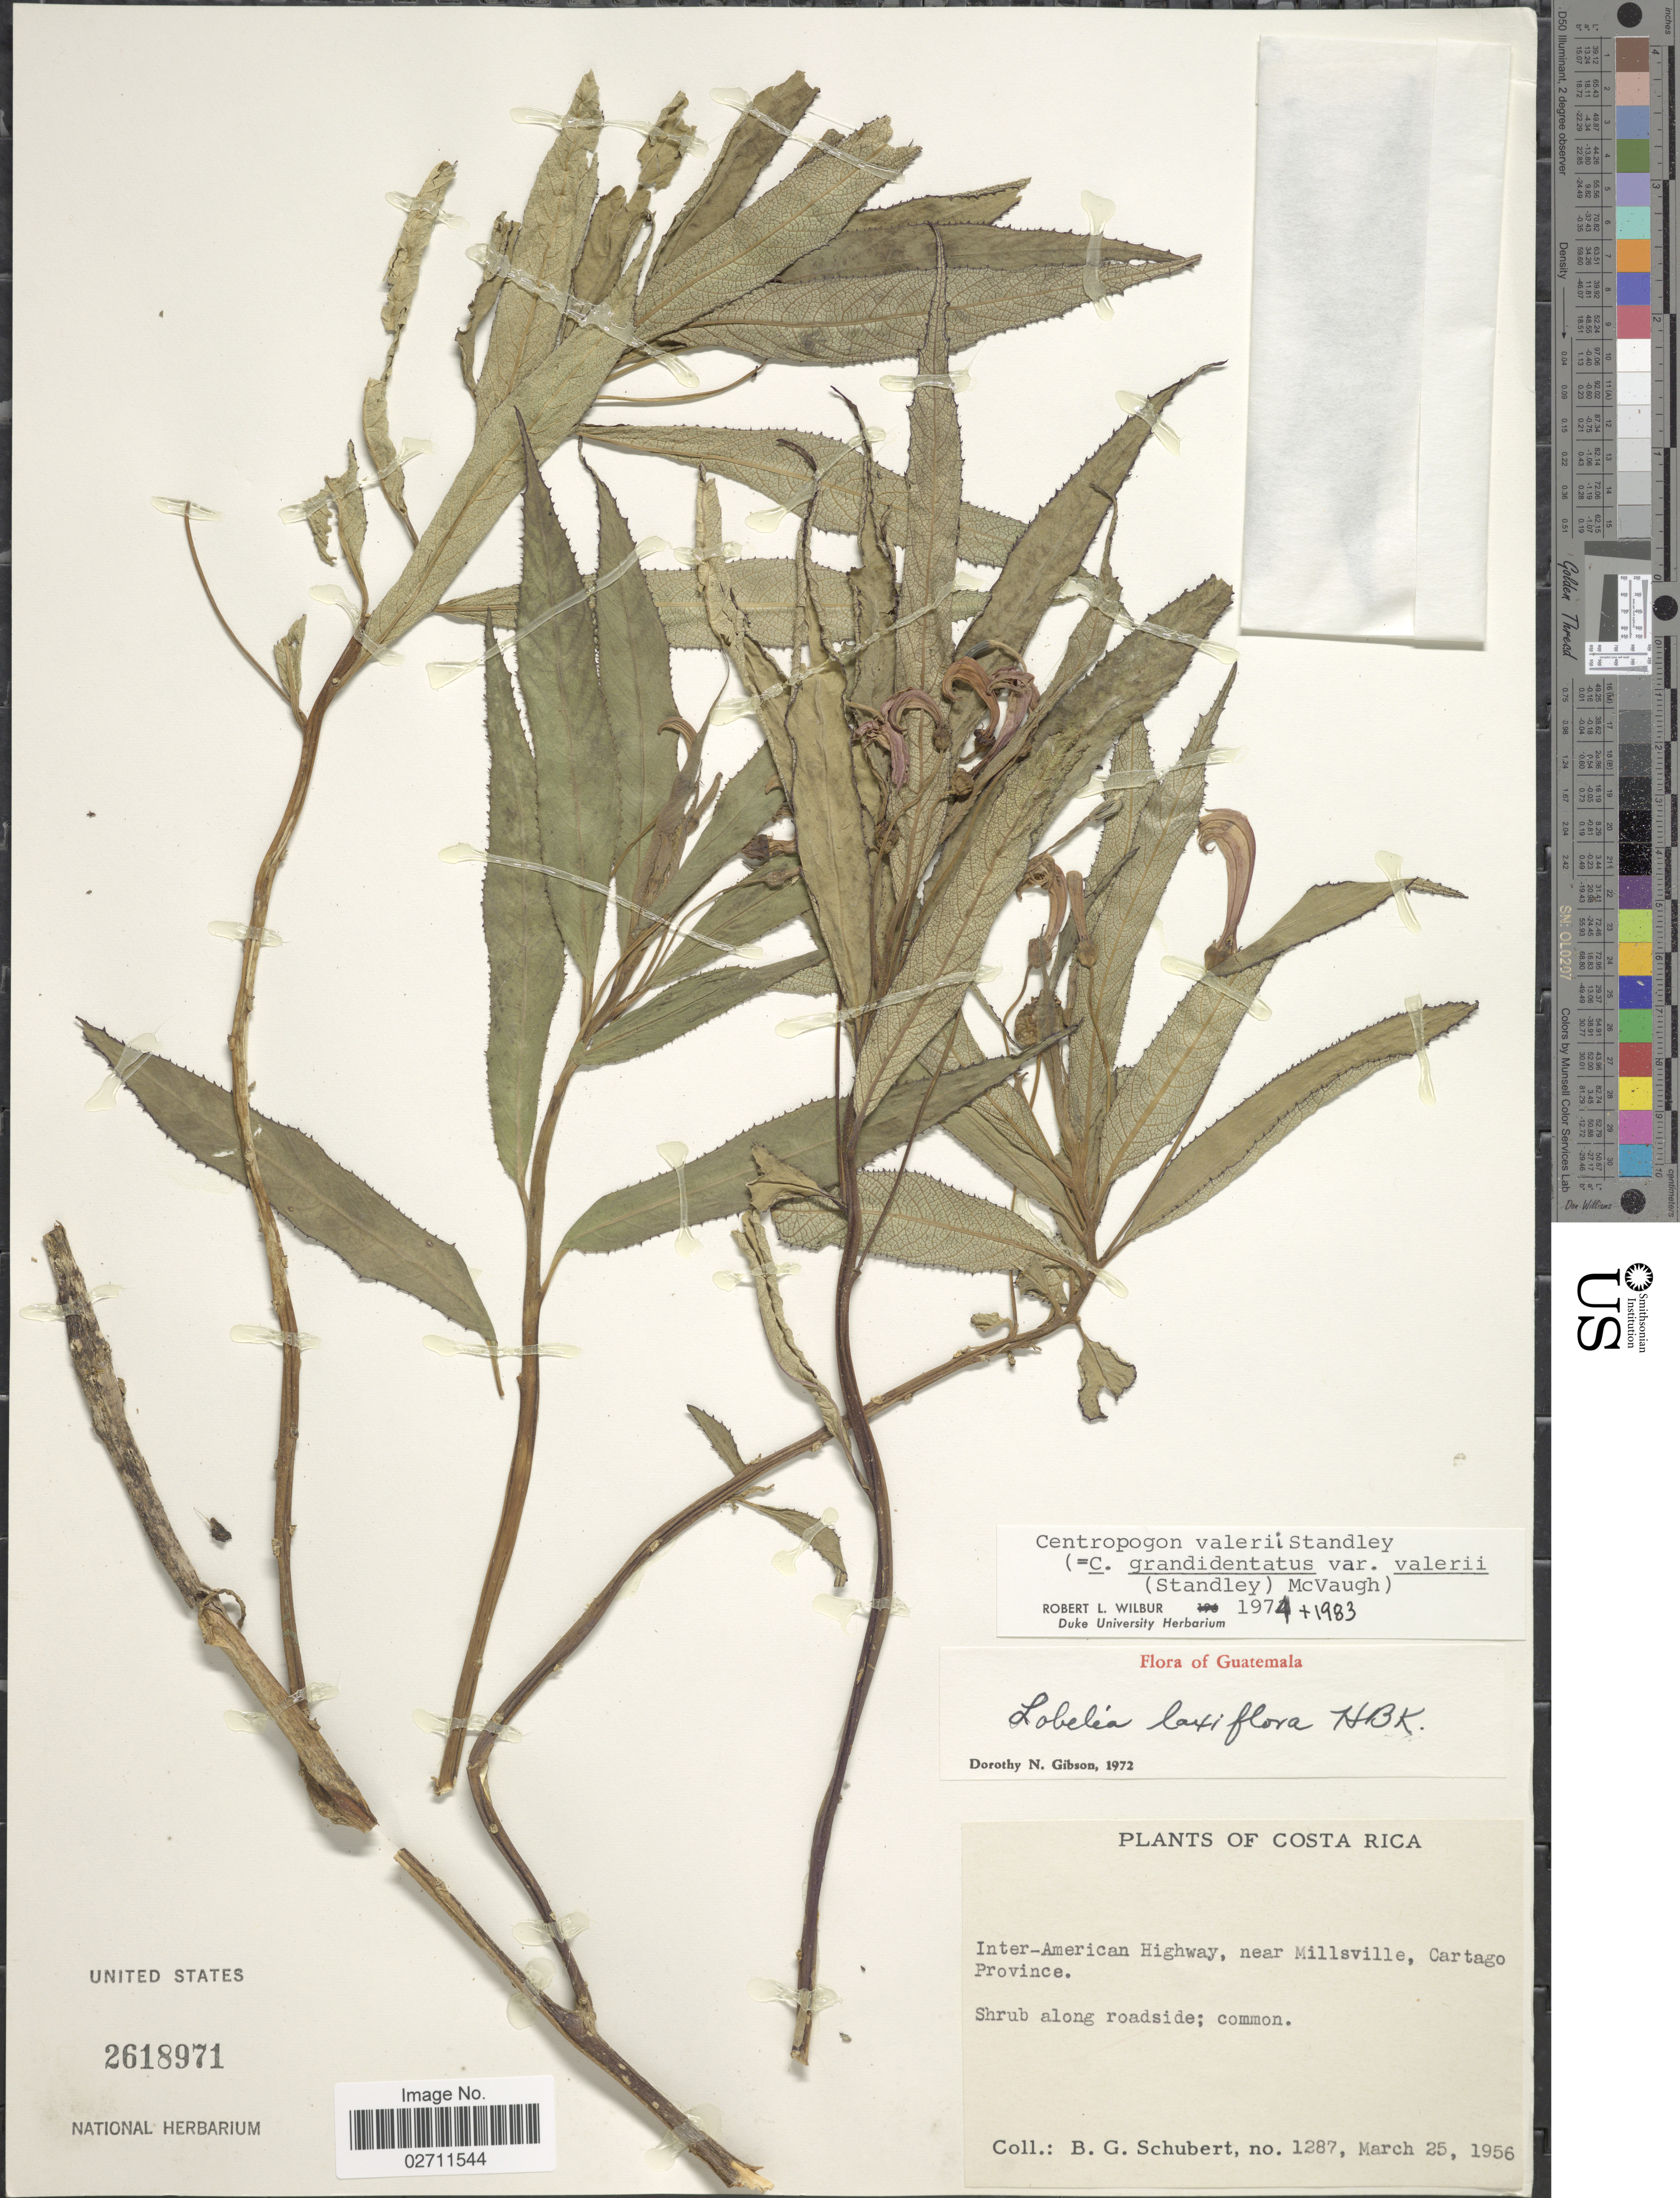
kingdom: Plantae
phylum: Tracheophyta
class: Magnoliopsida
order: Asterales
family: Campanulaceae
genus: Centropogon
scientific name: Centropogon valerii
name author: Standl.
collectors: B. Schubert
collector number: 1287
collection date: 1956-03-25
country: Costa Rica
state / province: Cartago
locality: Inter-American Highway, near Millsville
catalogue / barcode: US 2618971